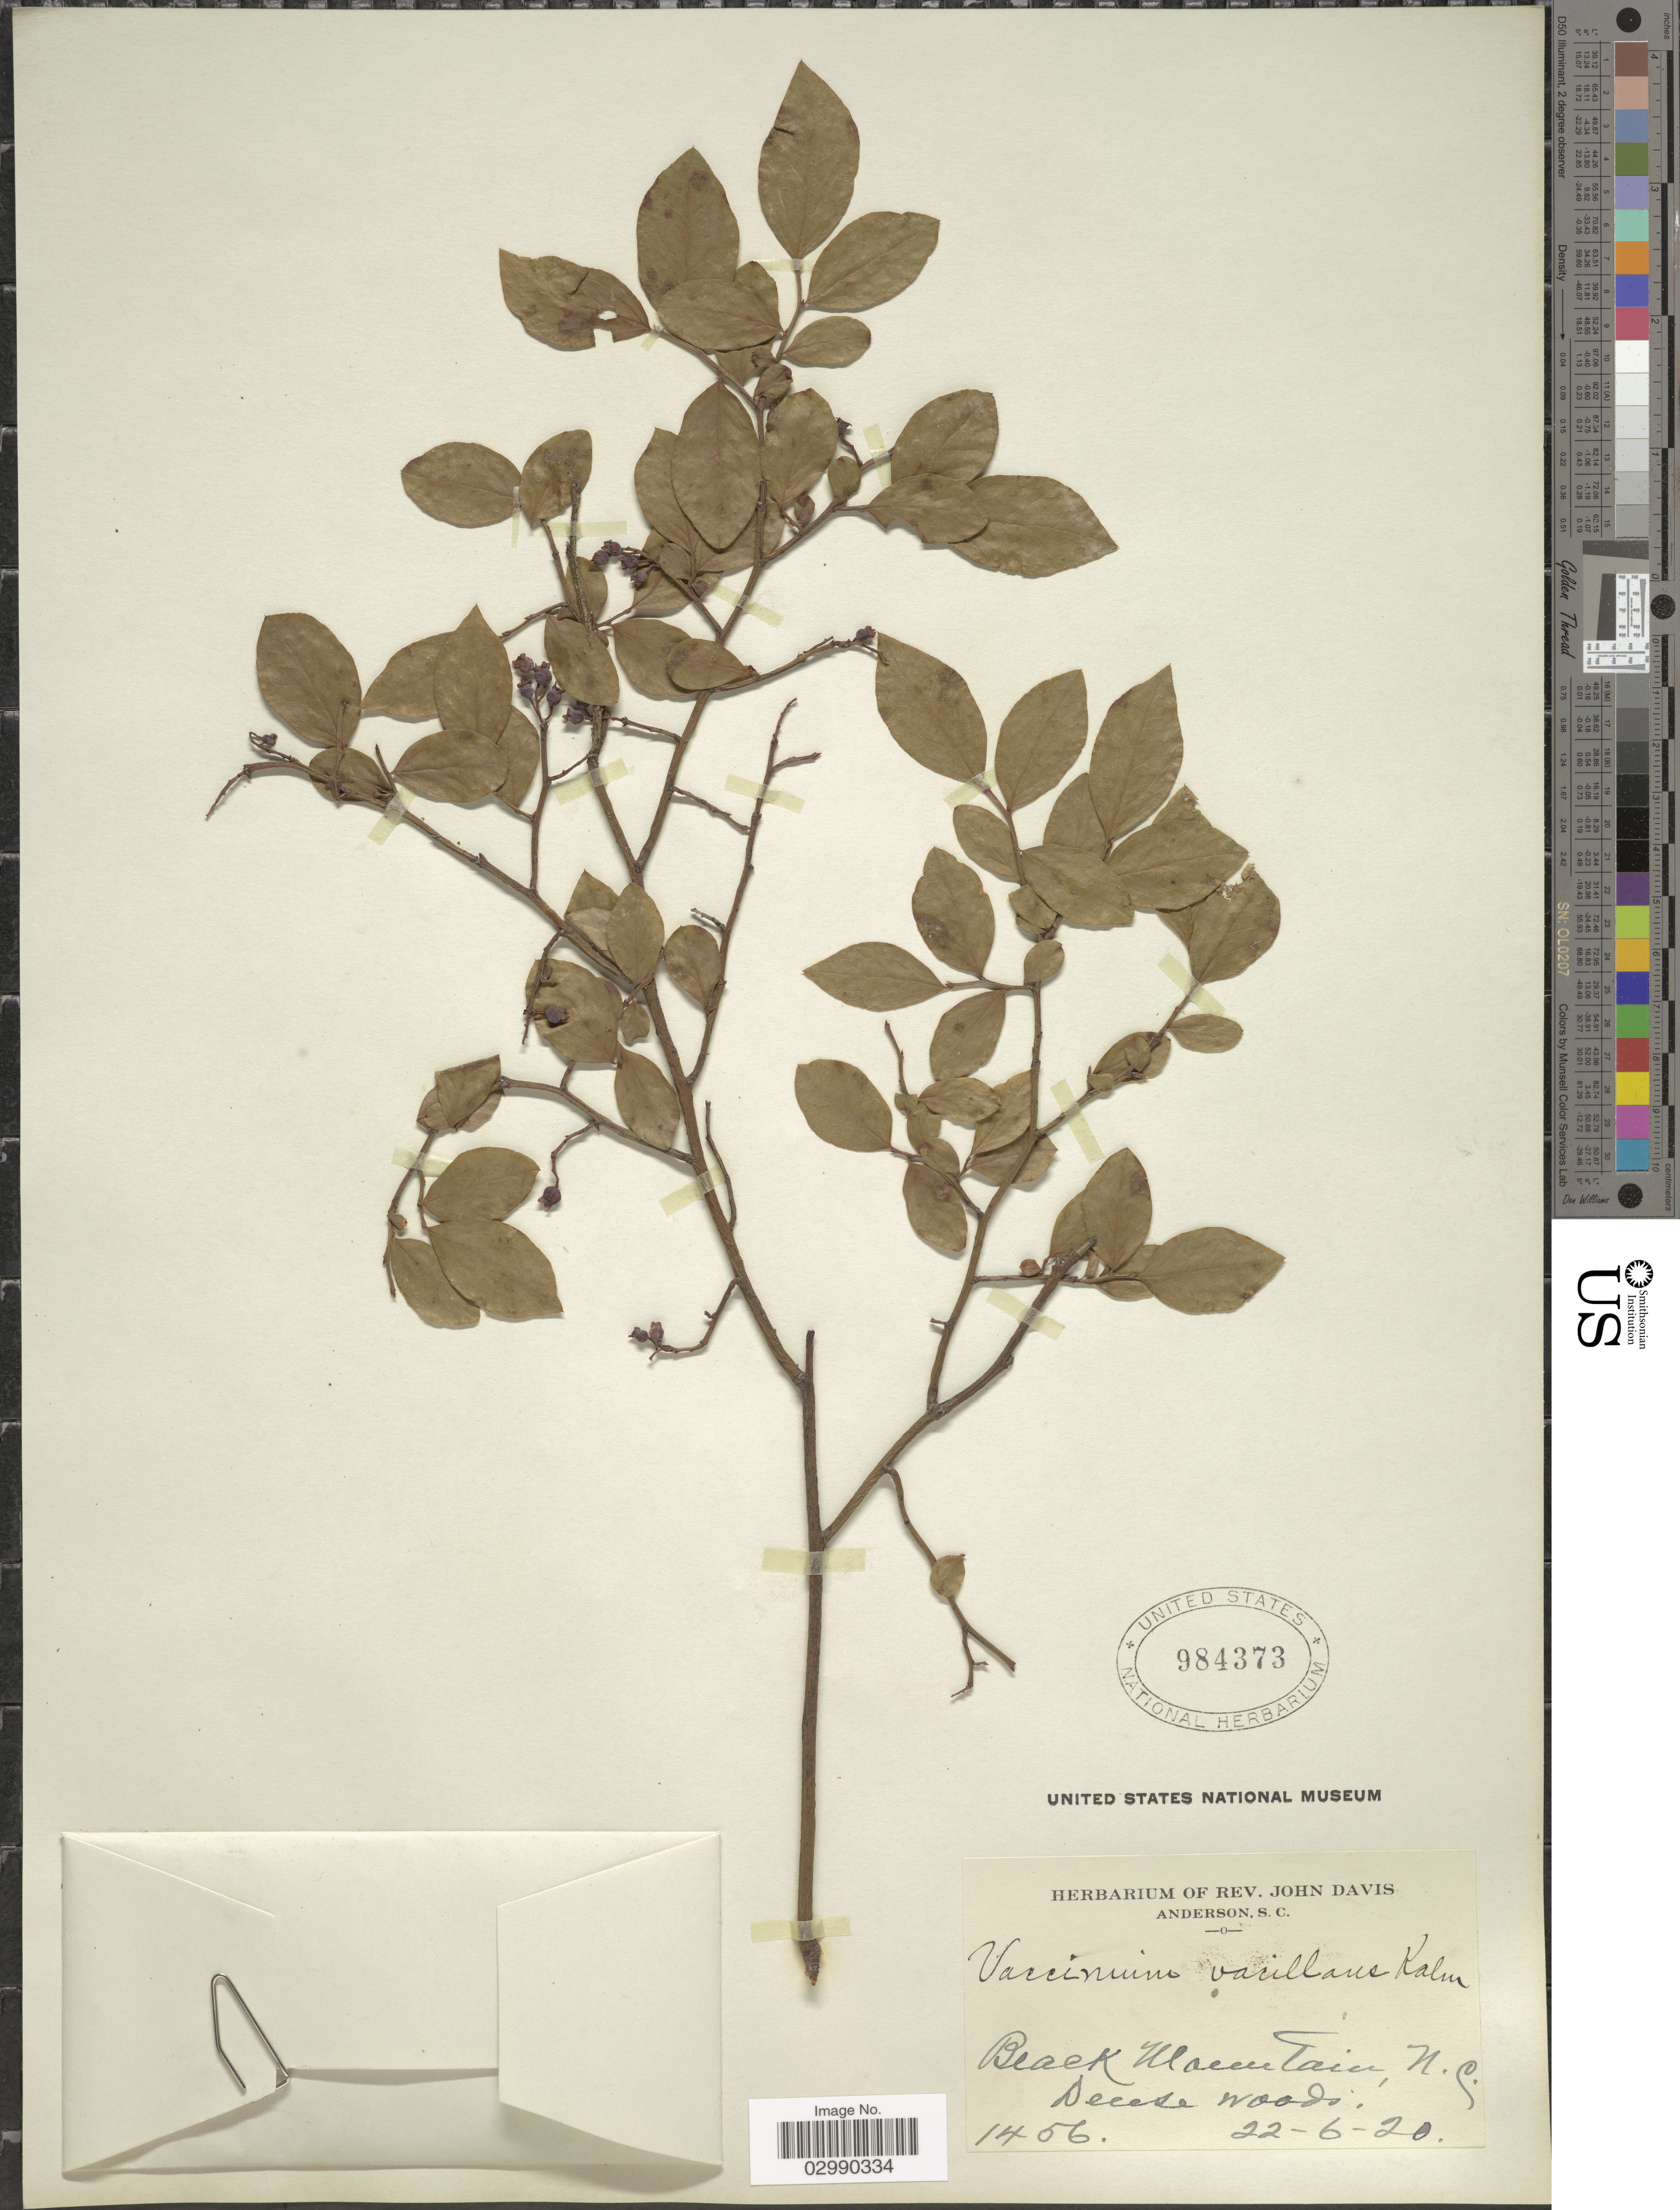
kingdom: Plantae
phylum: Tracheophyta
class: Magnoliopsida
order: Ericales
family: Ericaceae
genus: Vaccinium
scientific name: Vaccinium vacillans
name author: Kalm ex Torr.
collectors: ex herb. Rev. John Davis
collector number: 1456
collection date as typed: Transcribed d/m/y: 22/6/20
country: United States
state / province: North Carolina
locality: Beach Mountain.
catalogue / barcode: US 984373